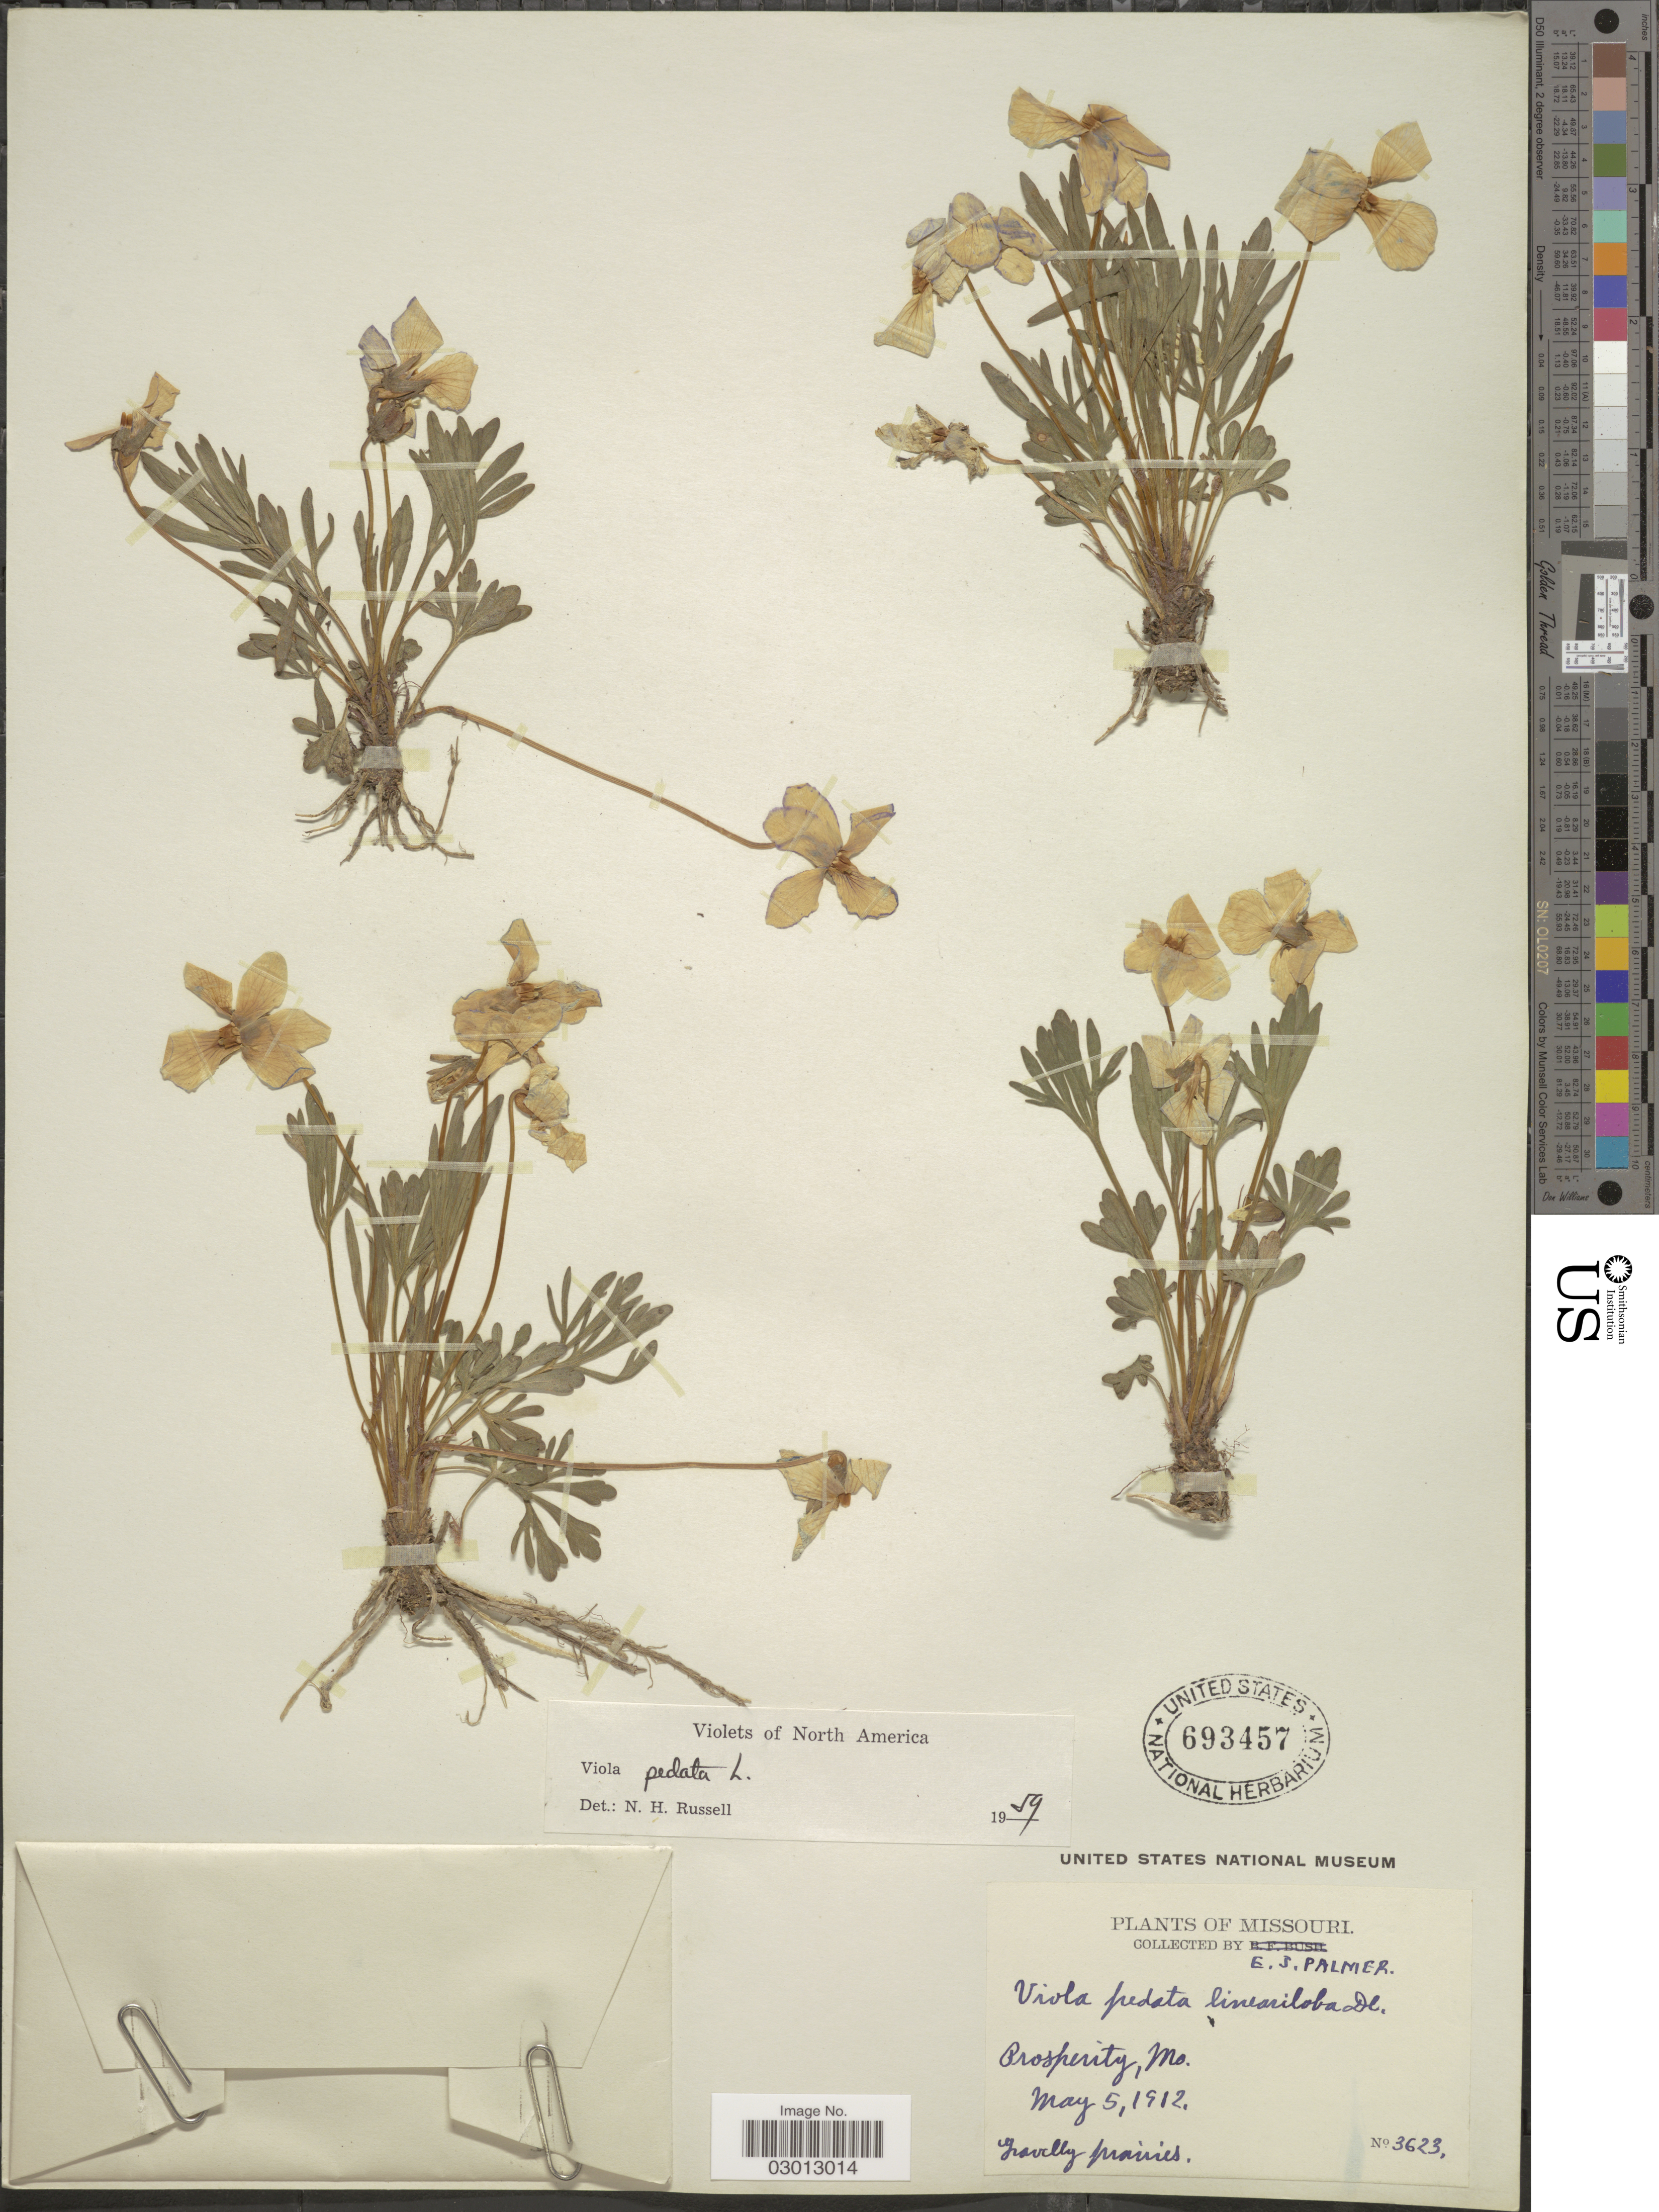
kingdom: Plantae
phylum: Tracheophyta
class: Magnoliopsida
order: Malpighiales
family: Violaceae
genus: Viola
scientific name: Viola pedata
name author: L.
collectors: E. J. Palmer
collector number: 3623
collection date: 1912-05-05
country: United States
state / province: Missouri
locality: Prosperity, Mo.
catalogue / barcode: US 693457